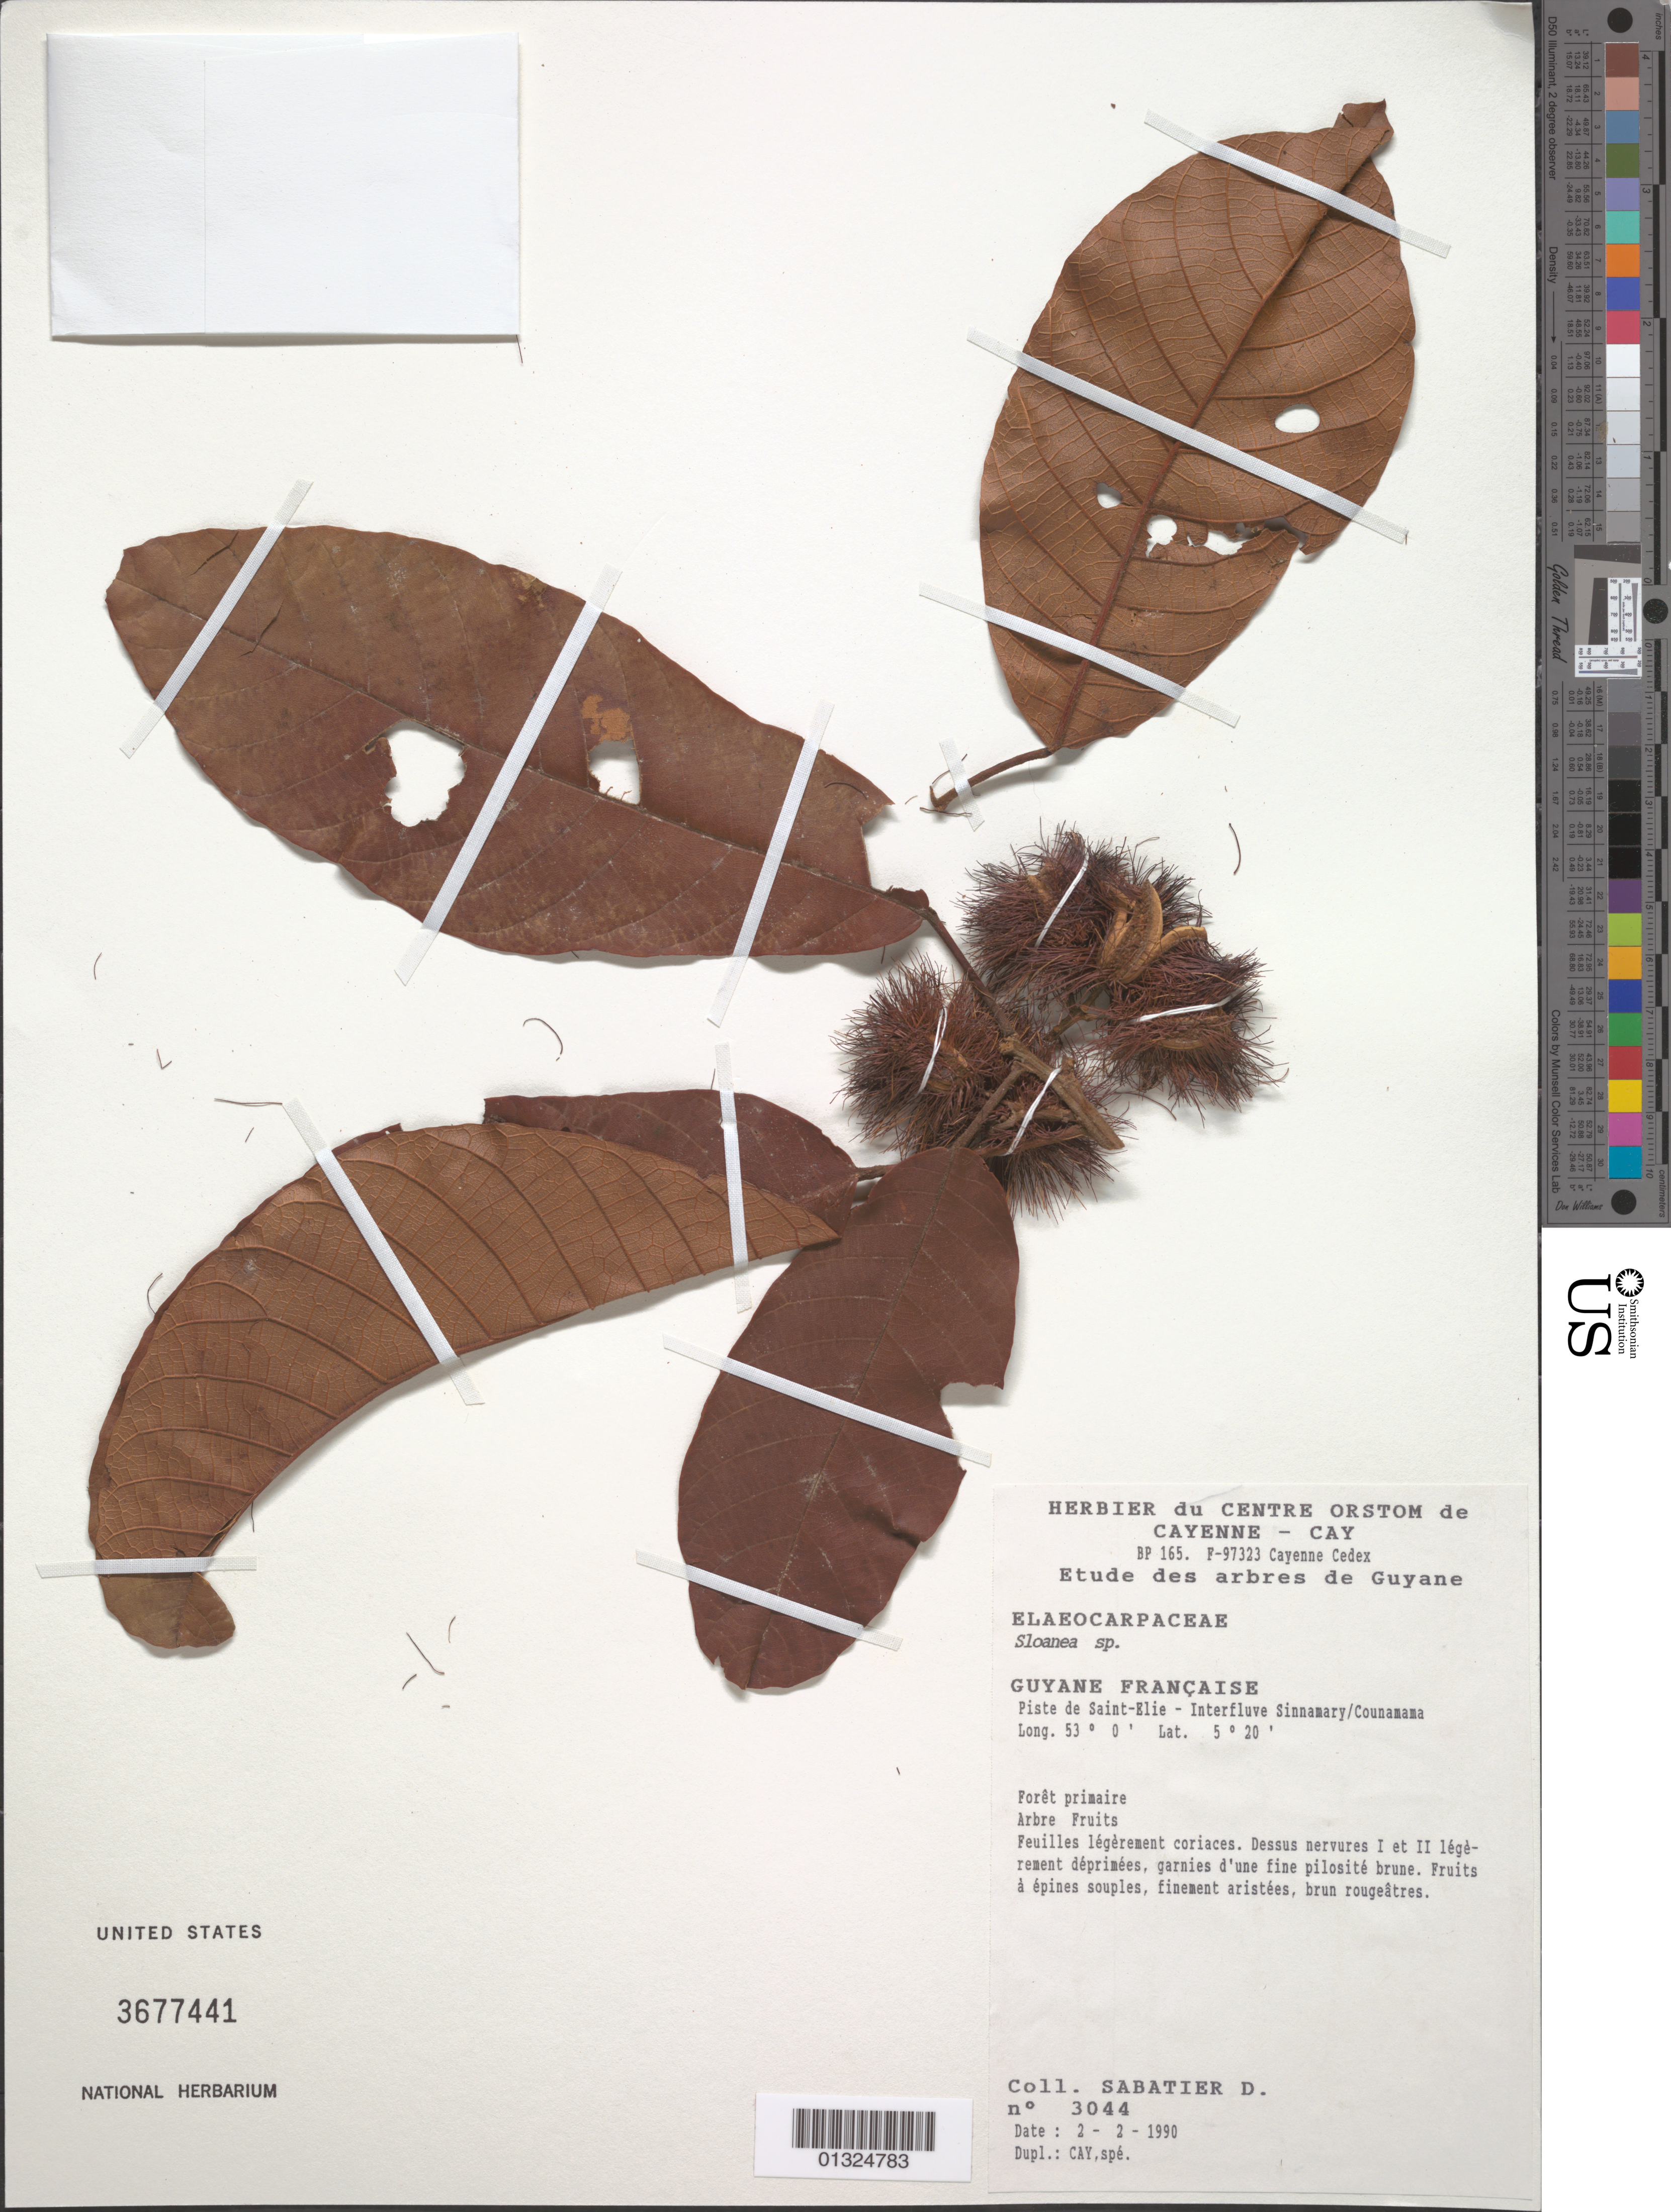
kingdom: Plantae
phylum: Tracheophyta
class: Magnoliopsida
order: Oxalidales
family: Elaeocarpaceae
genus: Sloanea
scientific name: Sloanea sp.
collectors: D. Sabatier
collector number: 3044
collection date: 1990-02-02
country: French Guiana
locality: Piste de Saint-Elie. Interfluve Sinnamary/Counamama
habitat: Foret primaire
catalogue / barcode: US 3677441